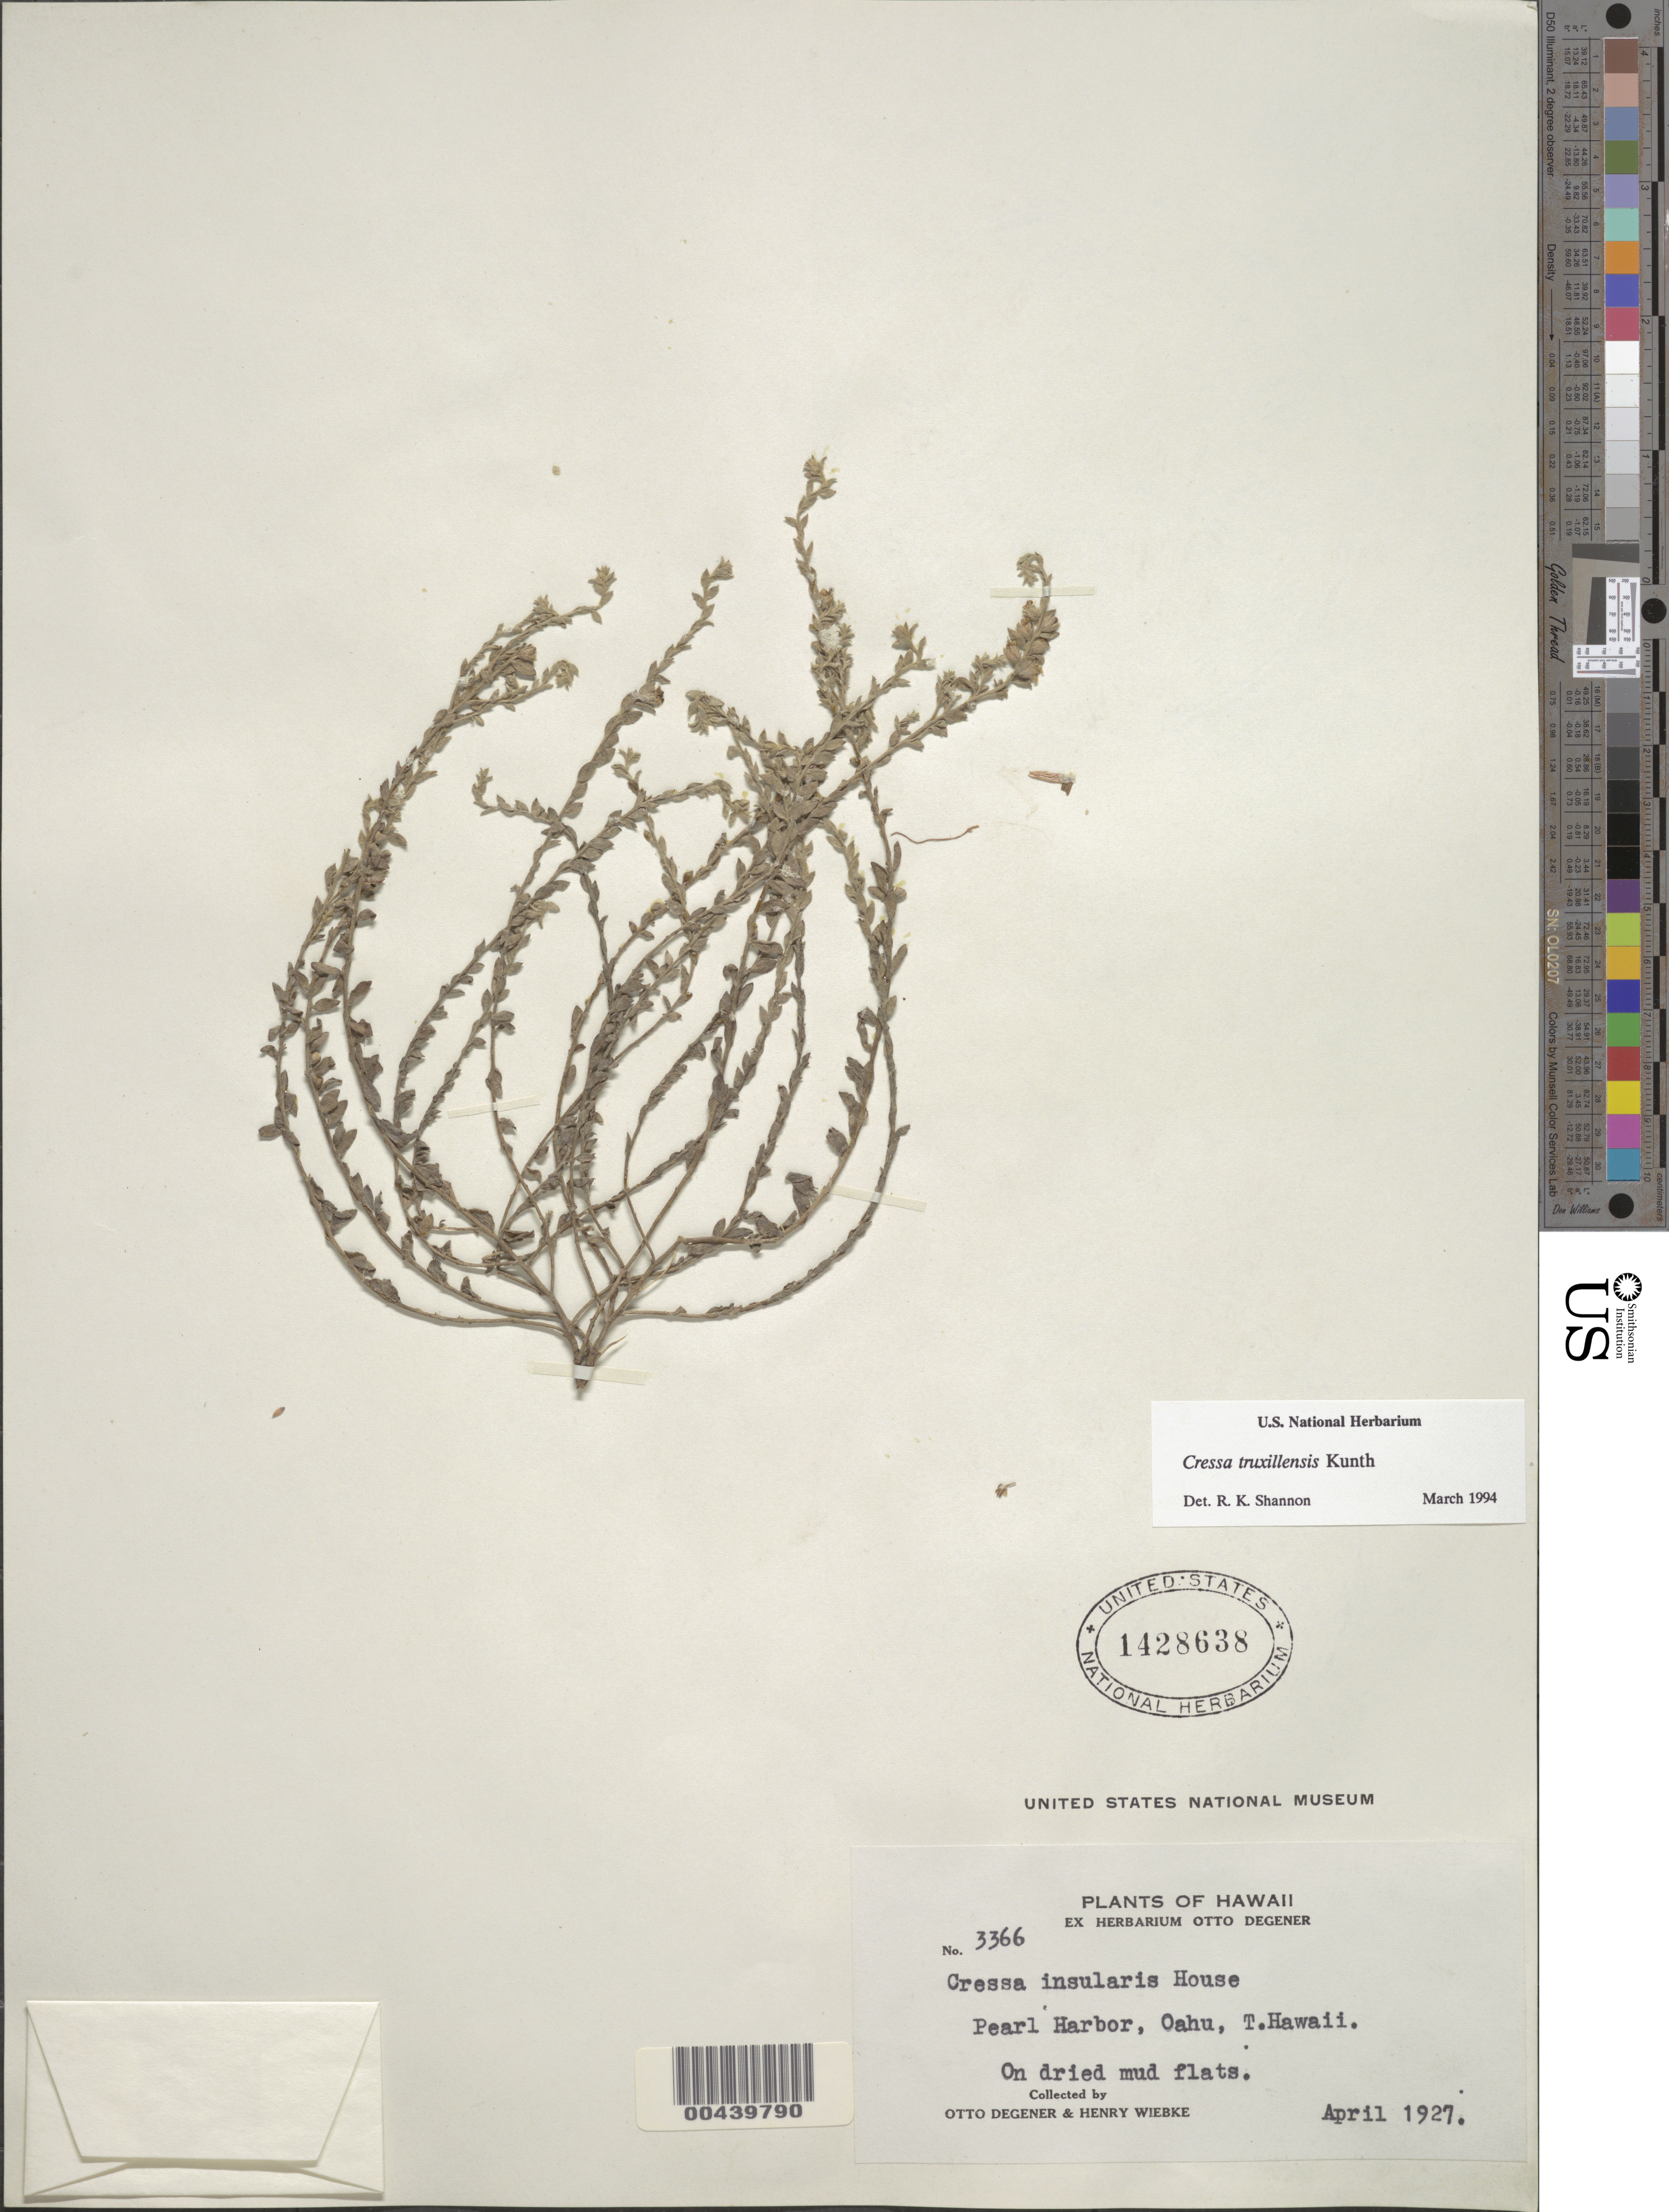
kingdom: Plantae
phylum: Tracheophyta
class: Magnoliopsida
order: Solanales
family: Convolvulaceae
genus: Cressa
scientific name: Cressa truxillensis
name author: Kunth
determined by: Shannon, R. K., (UNITED STATES)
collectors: O. Degener & H. Wiebke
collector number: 3366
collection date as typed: Apr 1927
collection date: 1927-04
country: United States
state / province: Hawaii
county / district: Honolulu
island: Oahu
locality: Pearl Harbor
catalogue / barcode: US 1428638